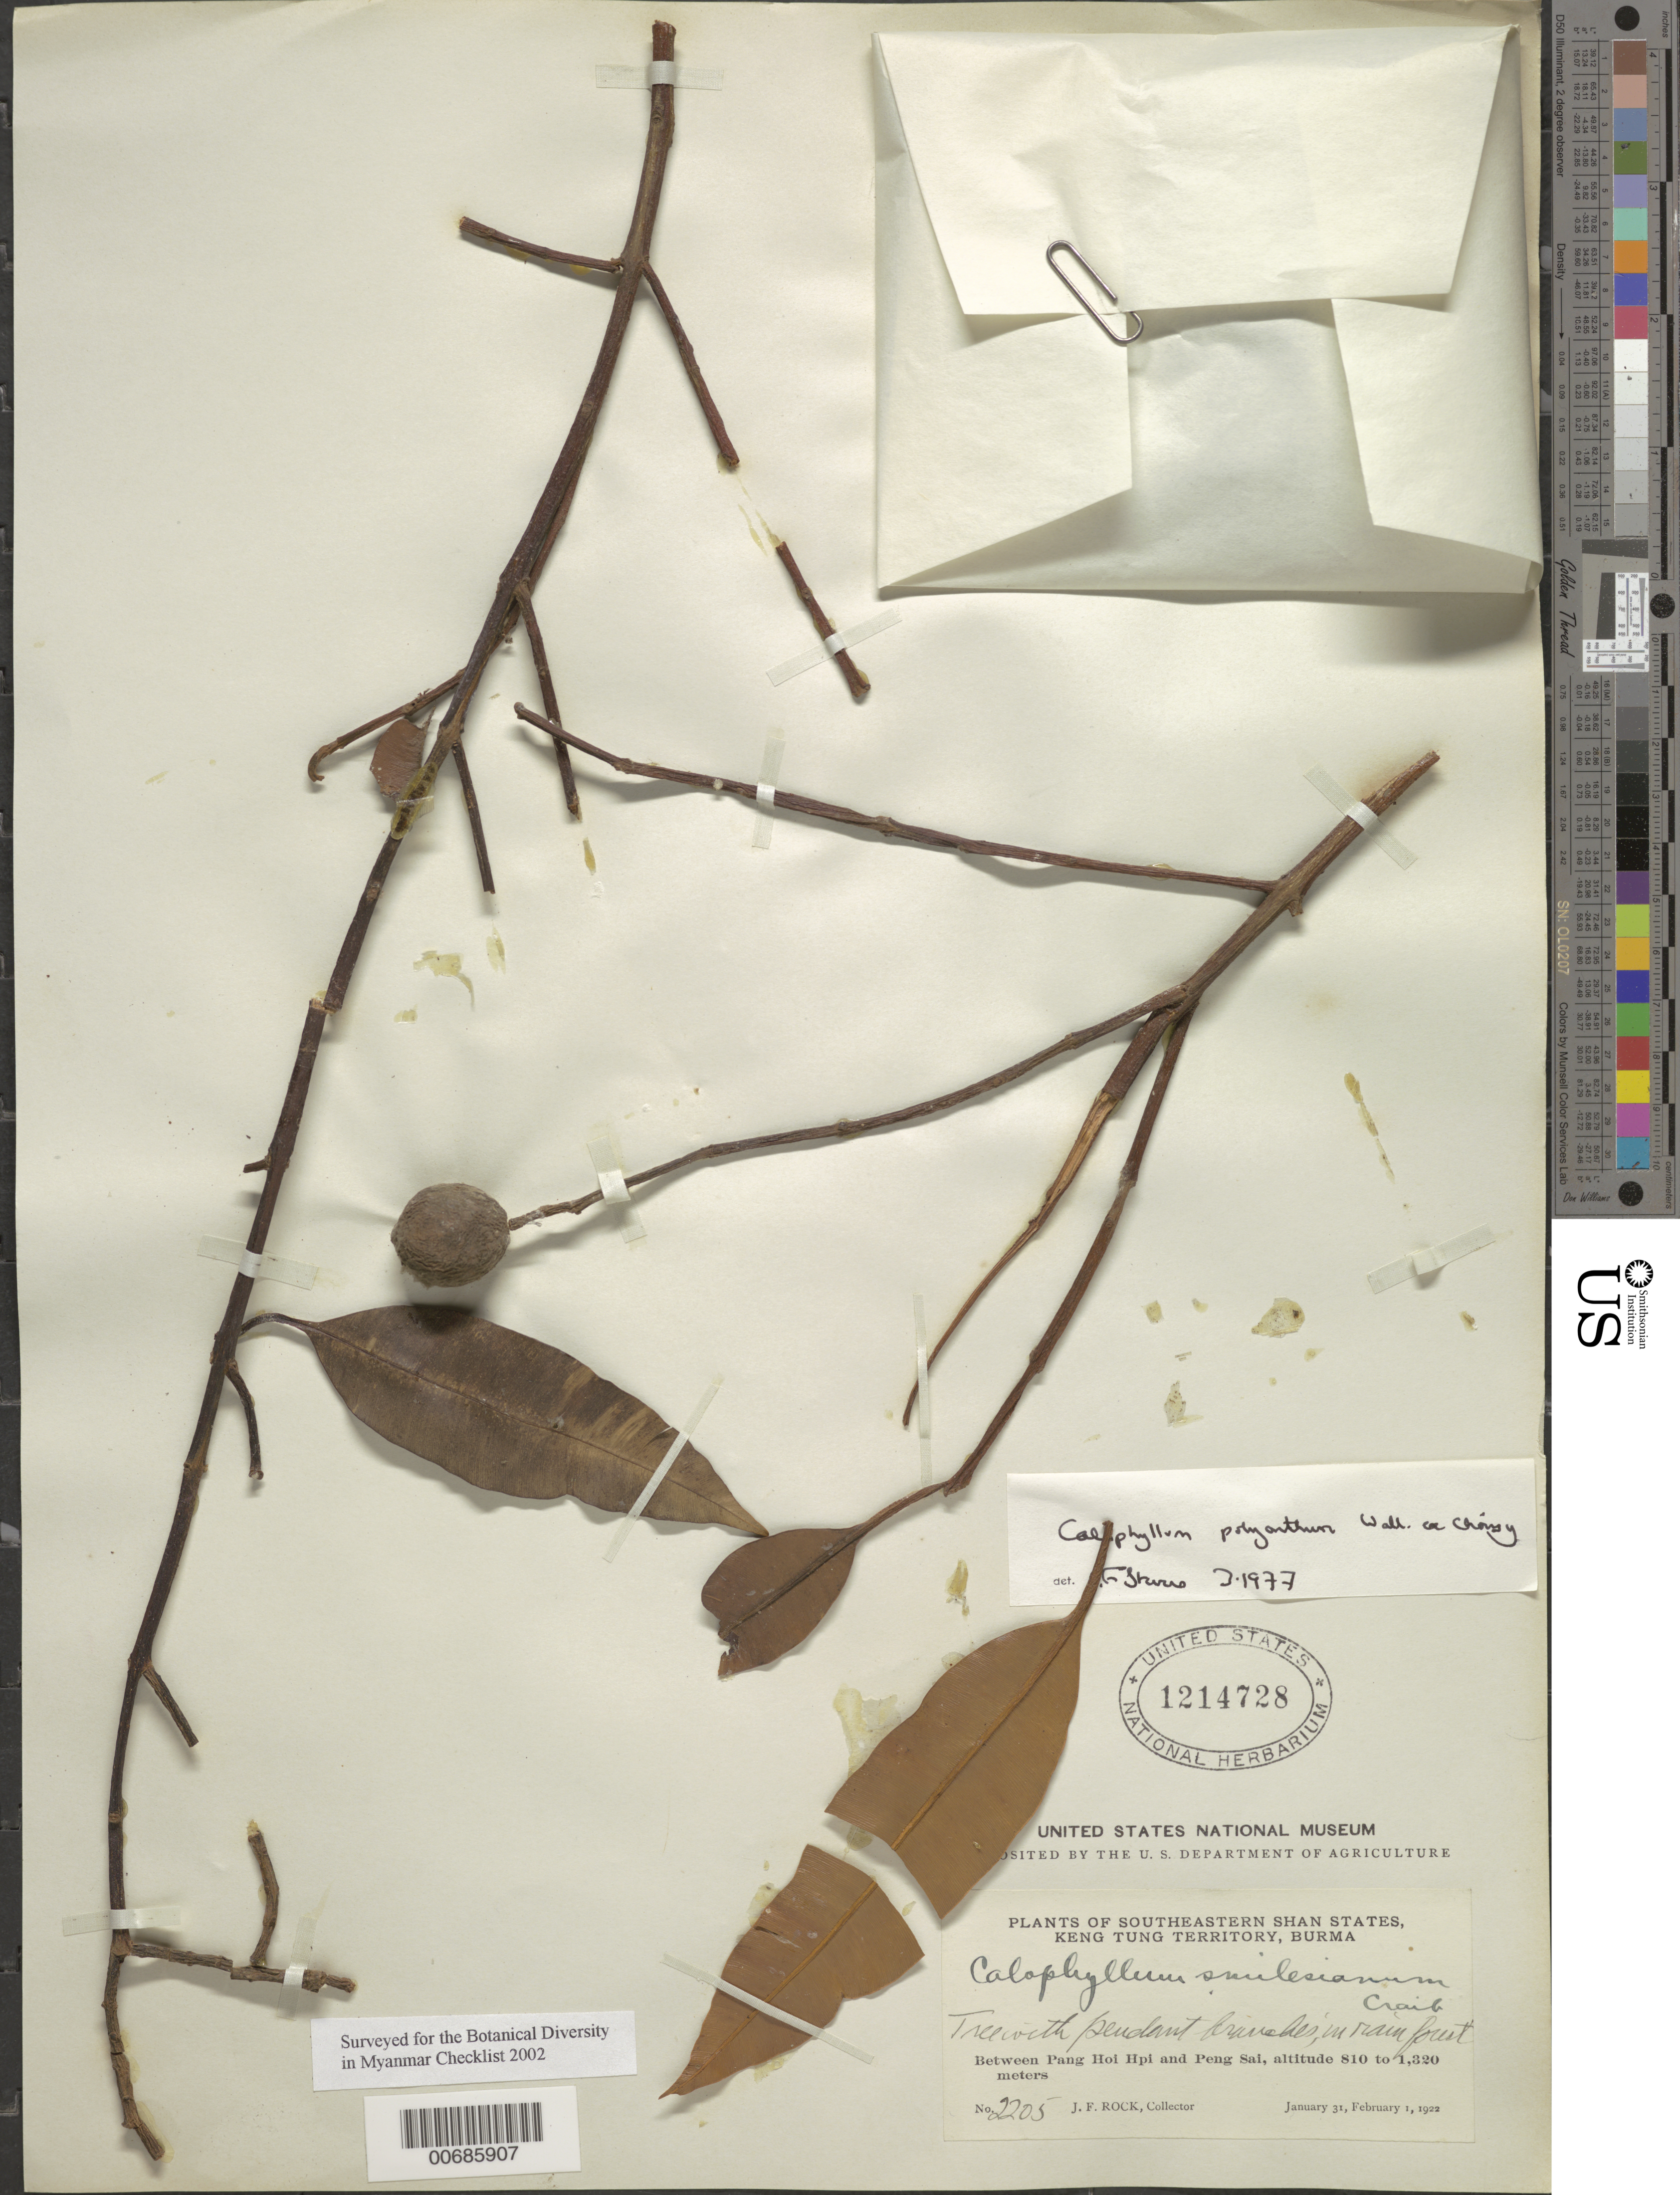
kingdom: Plantae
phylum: Tracheophyta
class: Magnoliopsida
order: Malpighiales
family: Calophyllaceae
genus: Calophyllum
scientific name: Calophyllum polyanthum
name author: Wall. ex Choisy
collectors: J. F. Rock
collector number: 2205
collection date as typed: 21 Jan 1922 to 01 Feb 1922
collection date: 1922-01-21/1922-02-01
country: Myanmar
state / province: Shan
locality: Southeastern Shan States, Keng Tung Terr., betw. Pang Hoi Hpi & Peng Sai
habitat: Rainforest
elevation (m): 810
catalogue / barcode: US 1214728